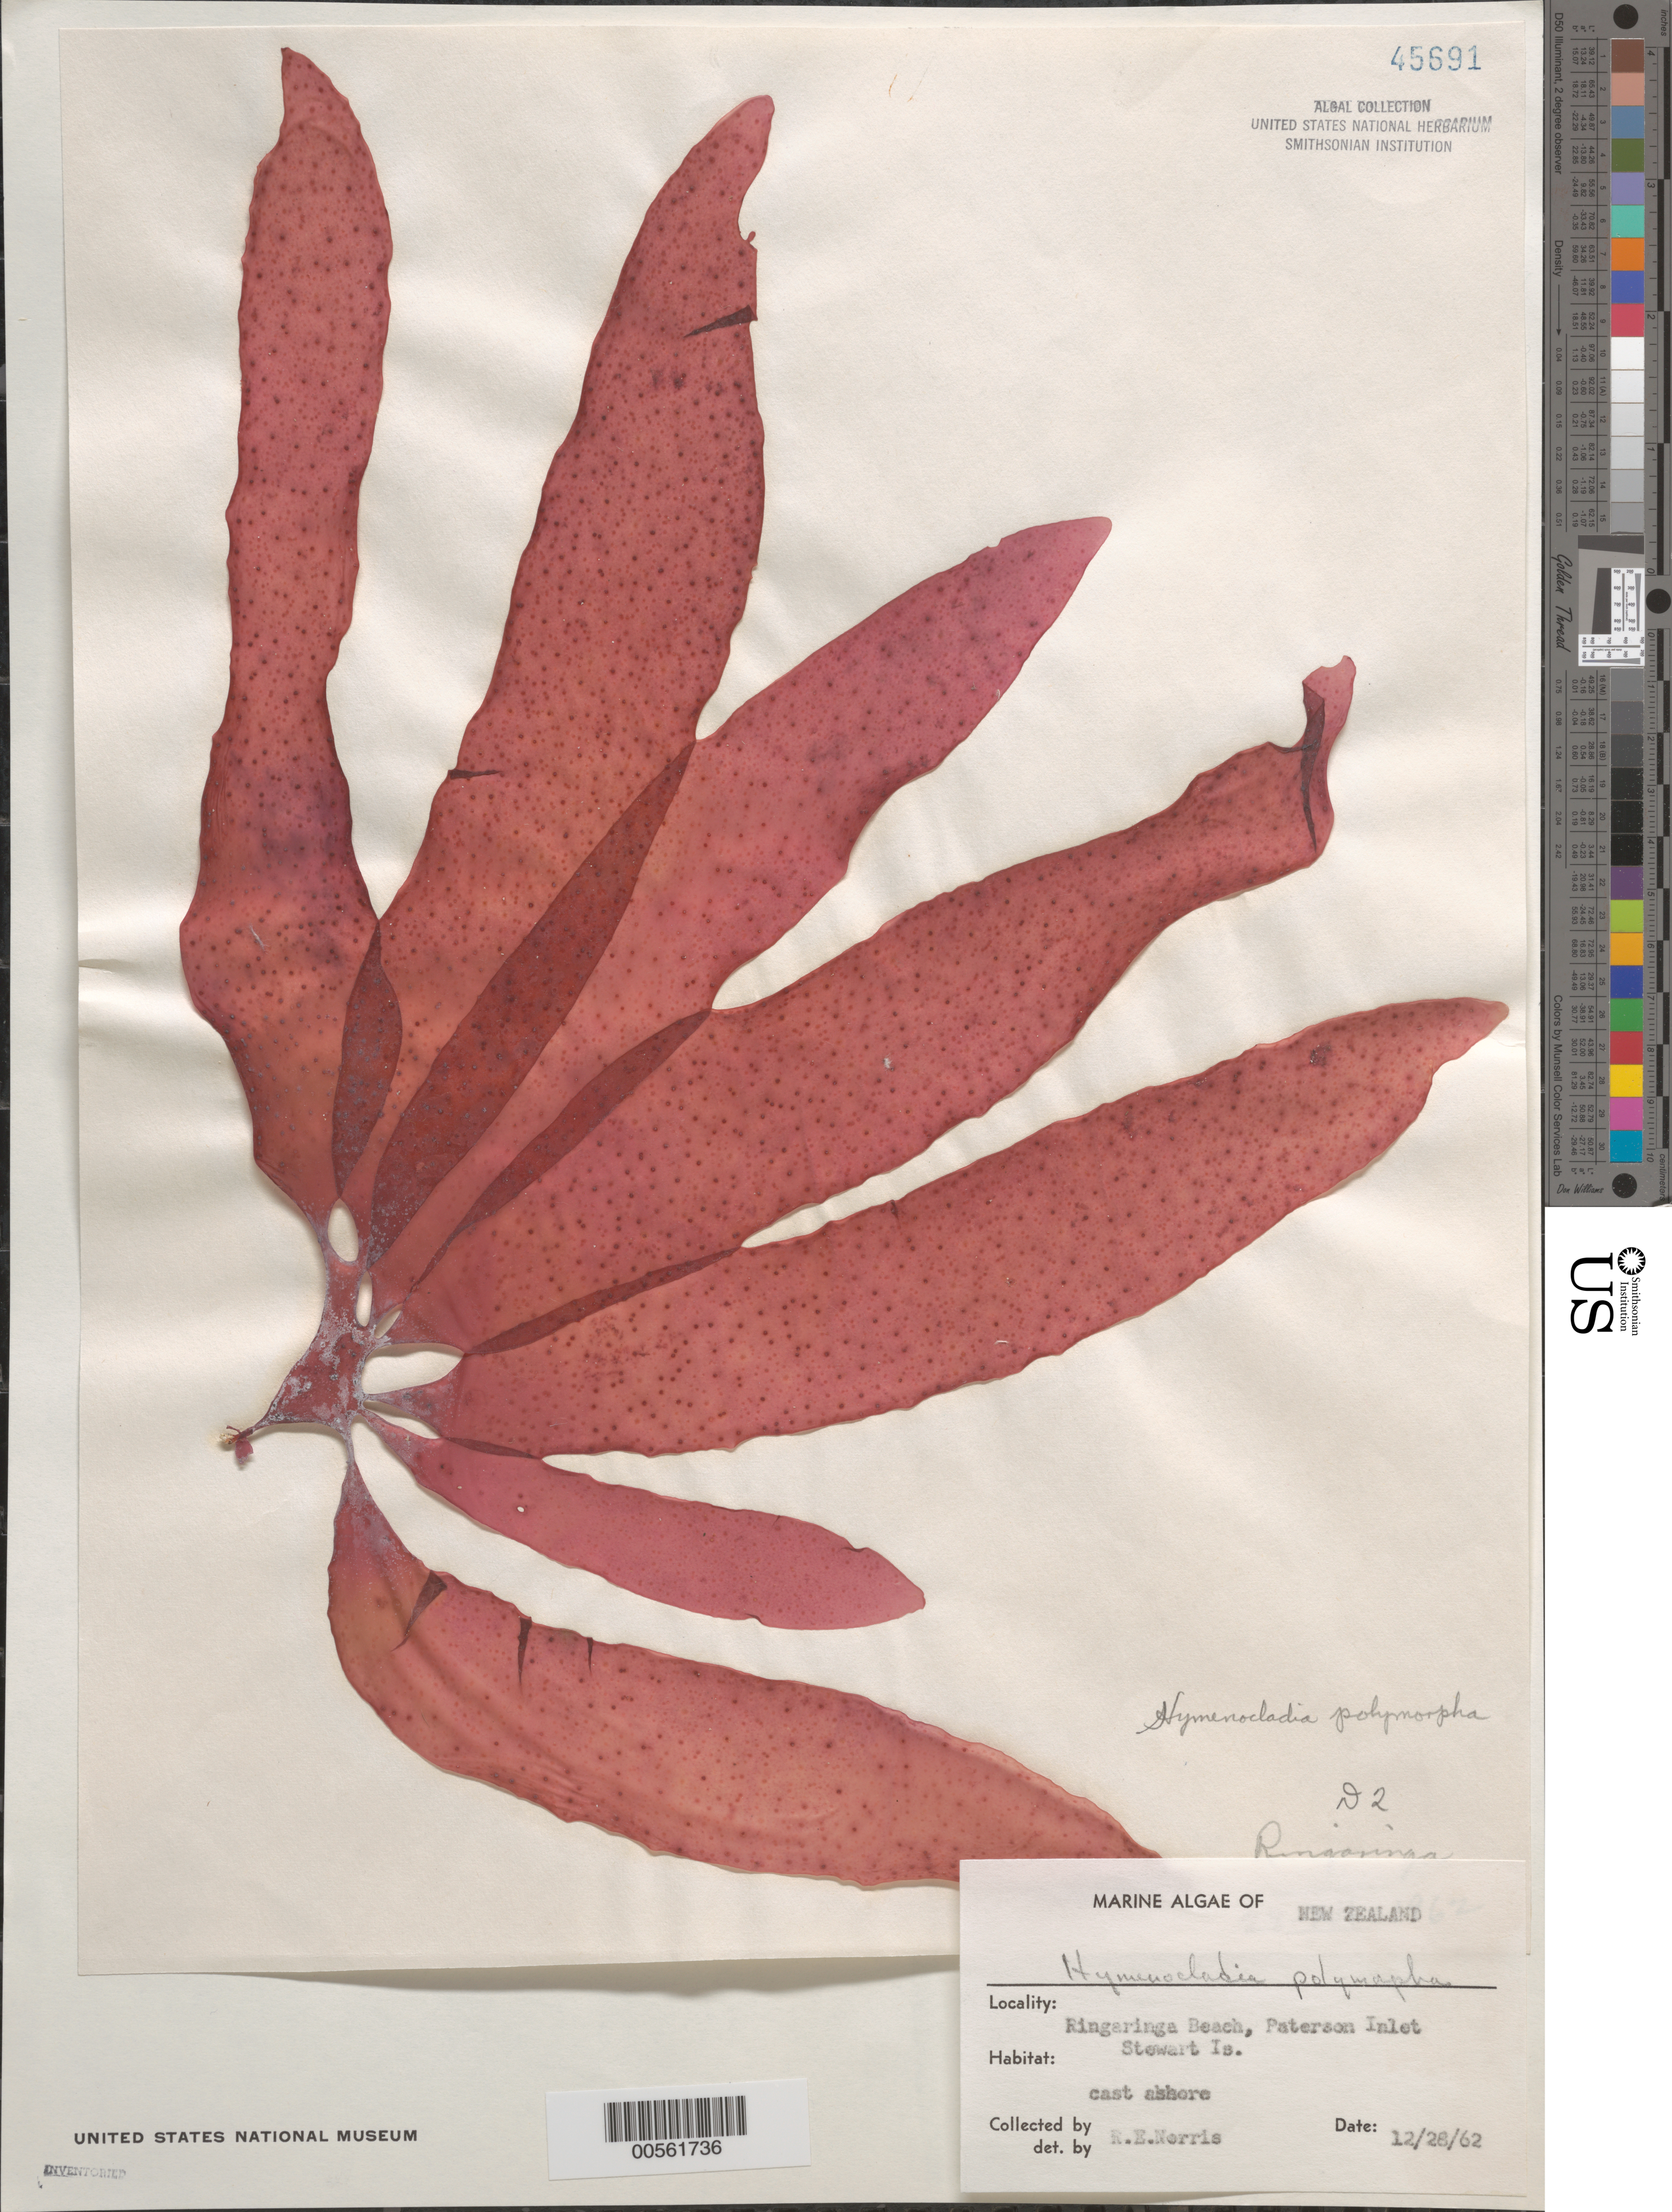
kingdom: Plantae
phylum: Rhodophyta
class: Florideophyceae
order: Rhodymeniales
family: Hymenocladiaceae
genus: Hymenocladia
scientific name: Hymenocladia chondricola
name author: (Sonder) J.A. Lewis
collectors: R. E. Norris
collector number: D2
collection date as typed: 28 Dec 1962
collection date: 1962-12-28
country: New Zealand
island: Stewart Island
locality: Ringaringa Beach, Paterson Inlet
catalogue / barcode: US 45691